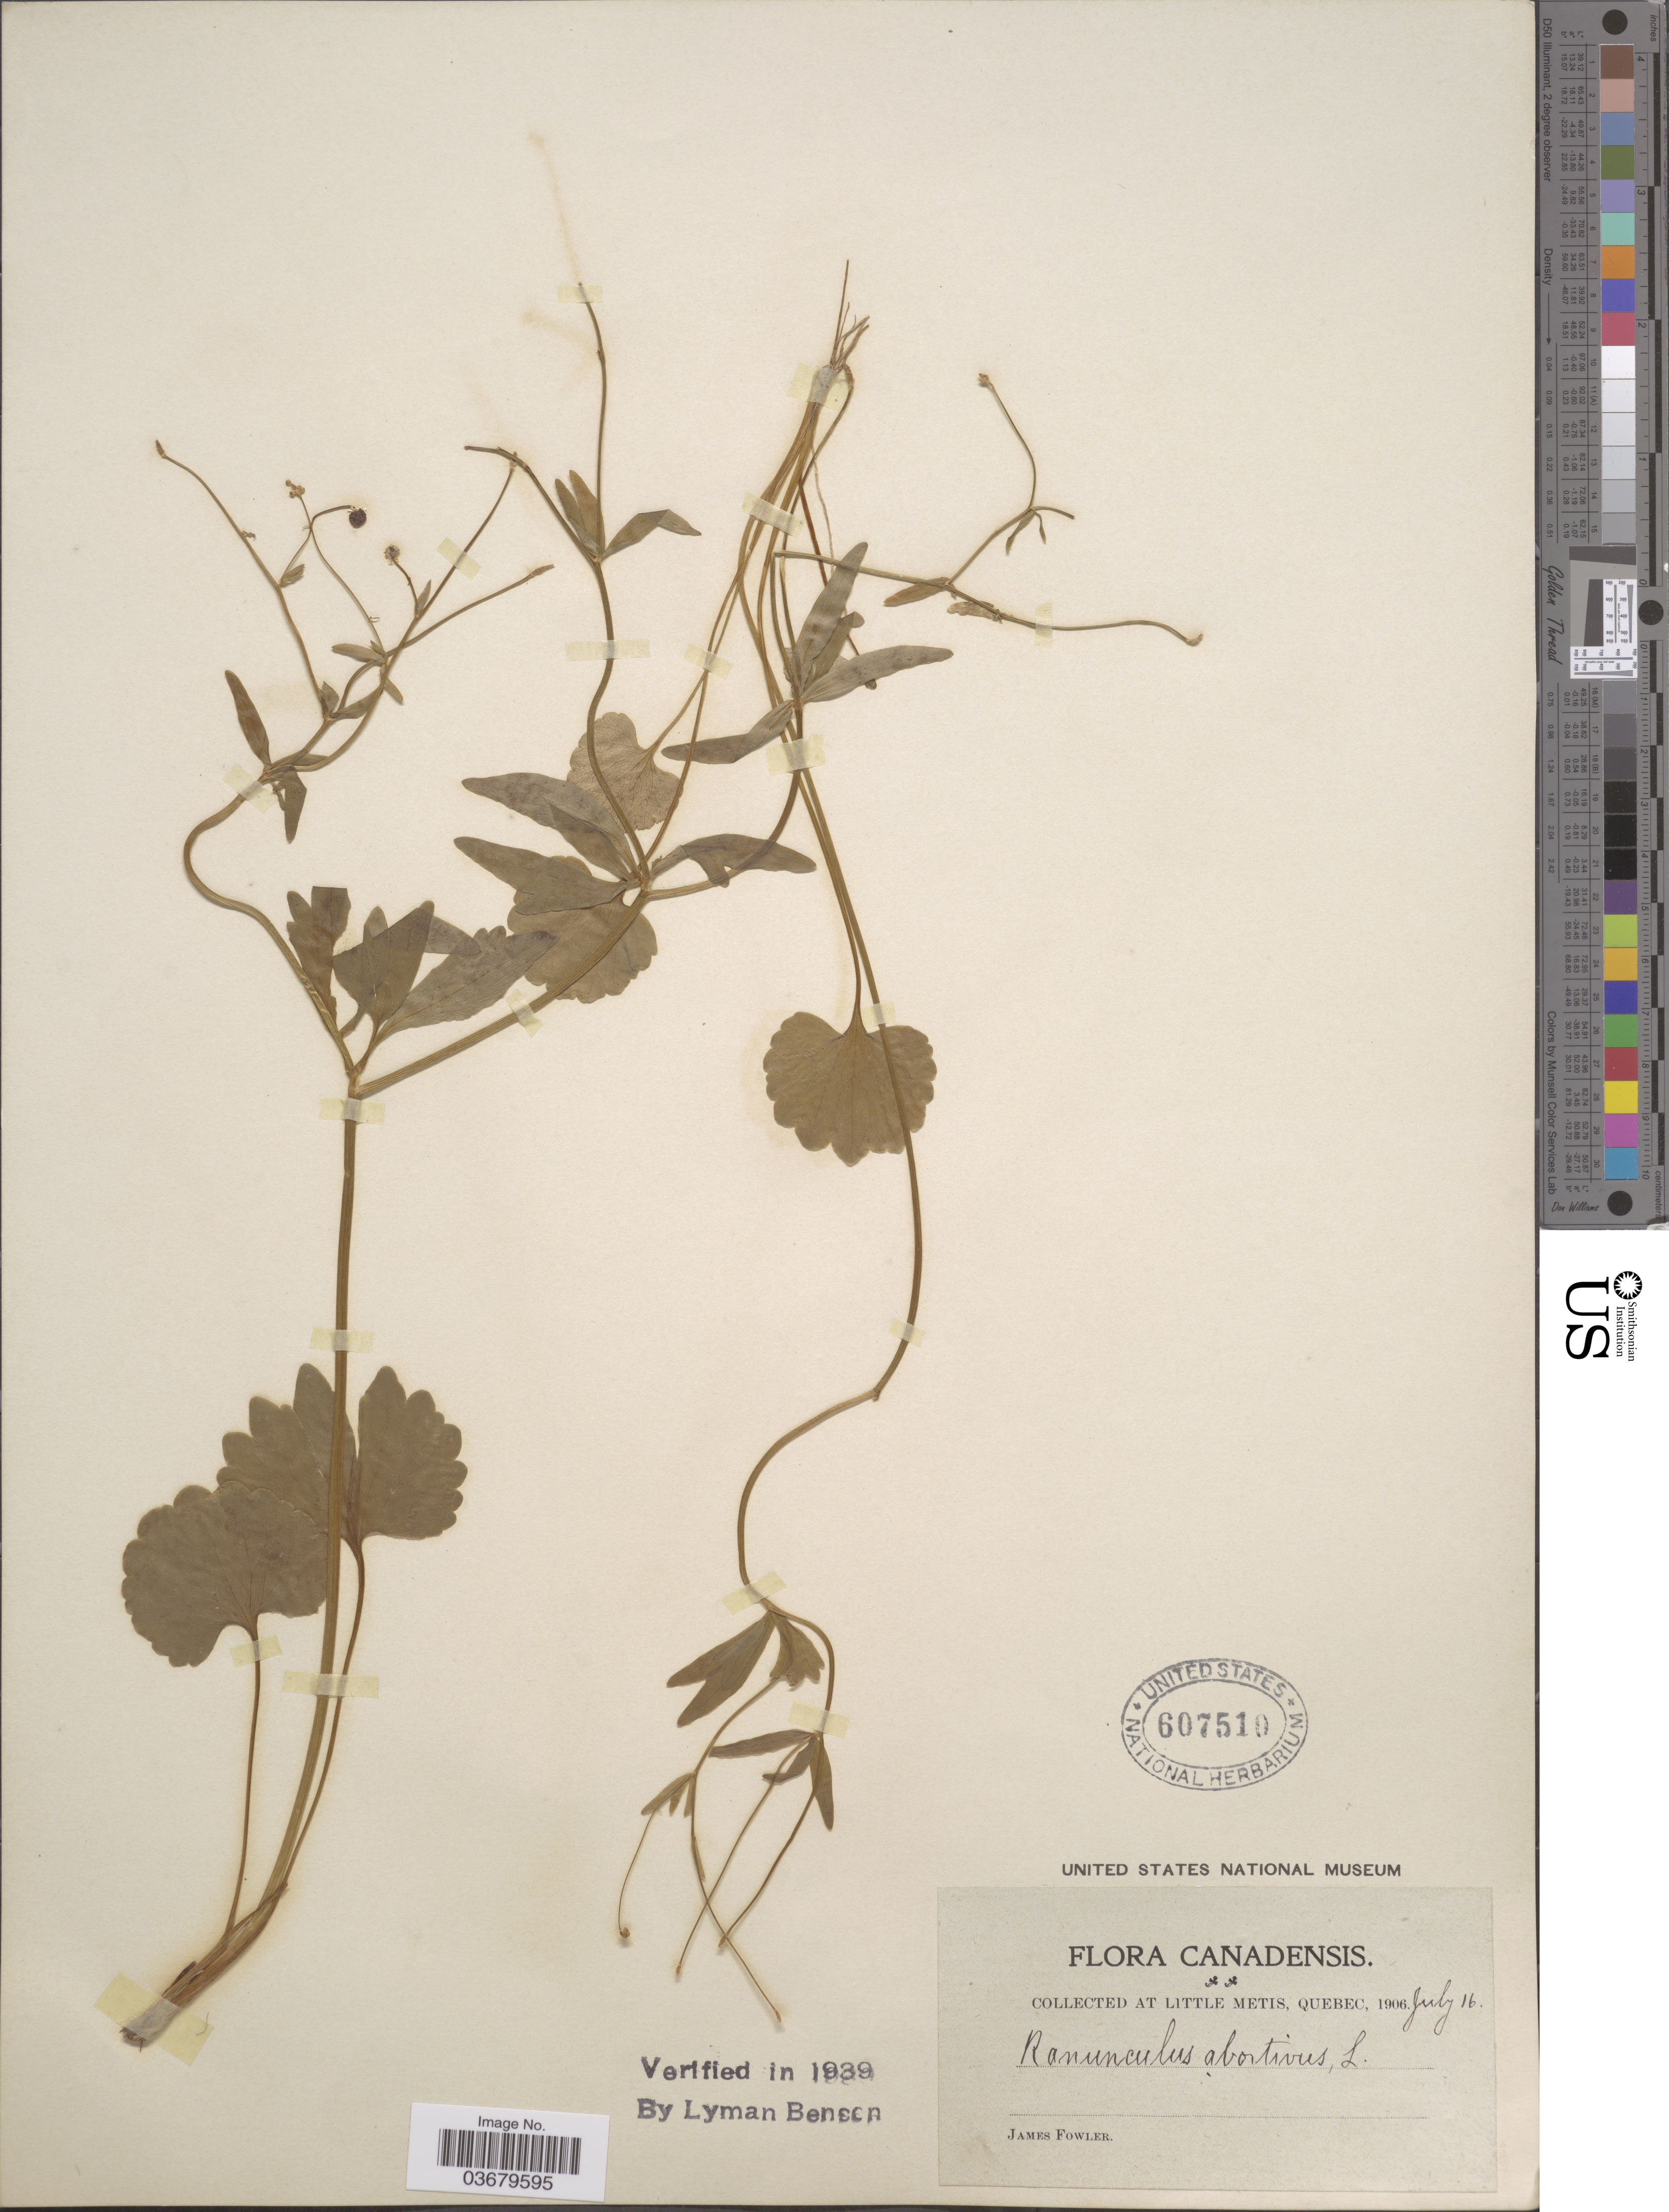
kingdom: Plantae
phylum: Tracheophyta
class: Magnoliopsida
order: Ranunculales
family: Ranunculaceae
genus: Ranunculus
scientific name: Ranunculus abortivus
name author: L.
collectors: J. P. Fowler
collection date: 1906-07-16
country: Canada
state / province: Quebec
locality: At Little Metis.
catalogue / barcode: US 607510